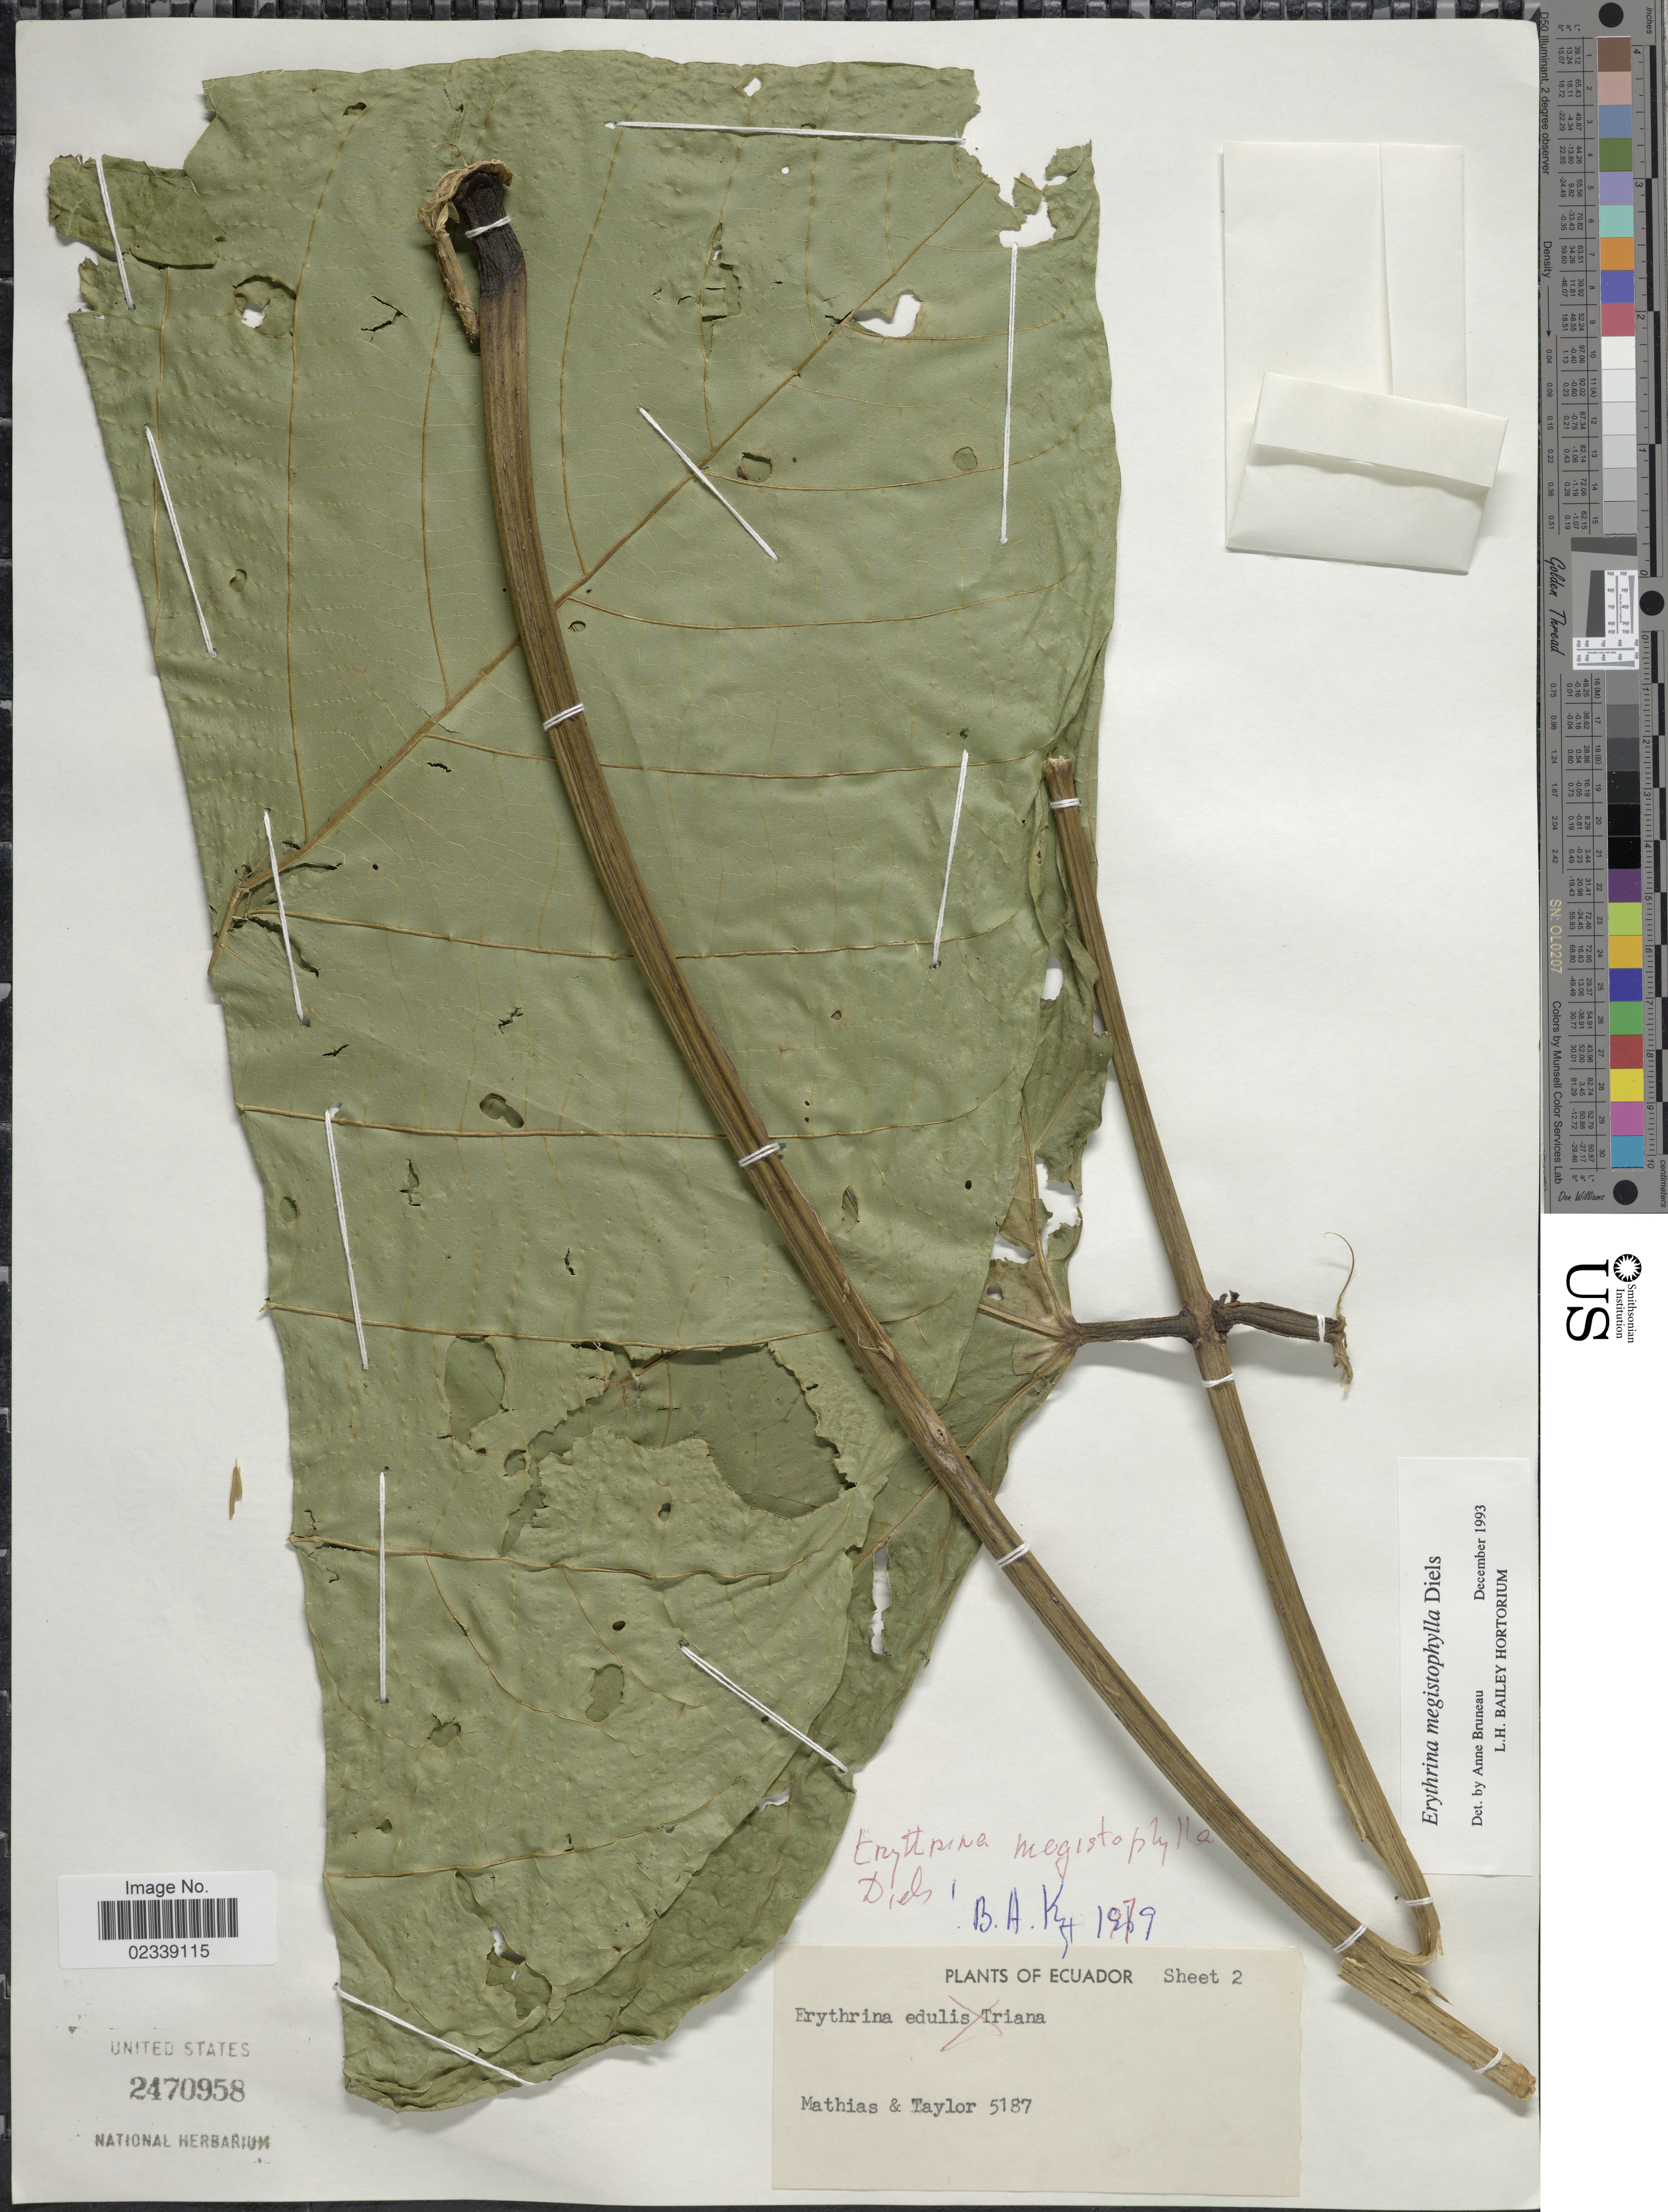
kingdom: Plantae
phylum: Tracheophyta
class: Magnoliopsida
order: Fabales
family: Fabaceae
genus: Erythrina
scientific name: Erythrina megistophylla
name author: Diels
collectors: -- Mathias & -. Taylor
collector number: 5187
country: Ecuador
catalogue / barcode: US 2470958